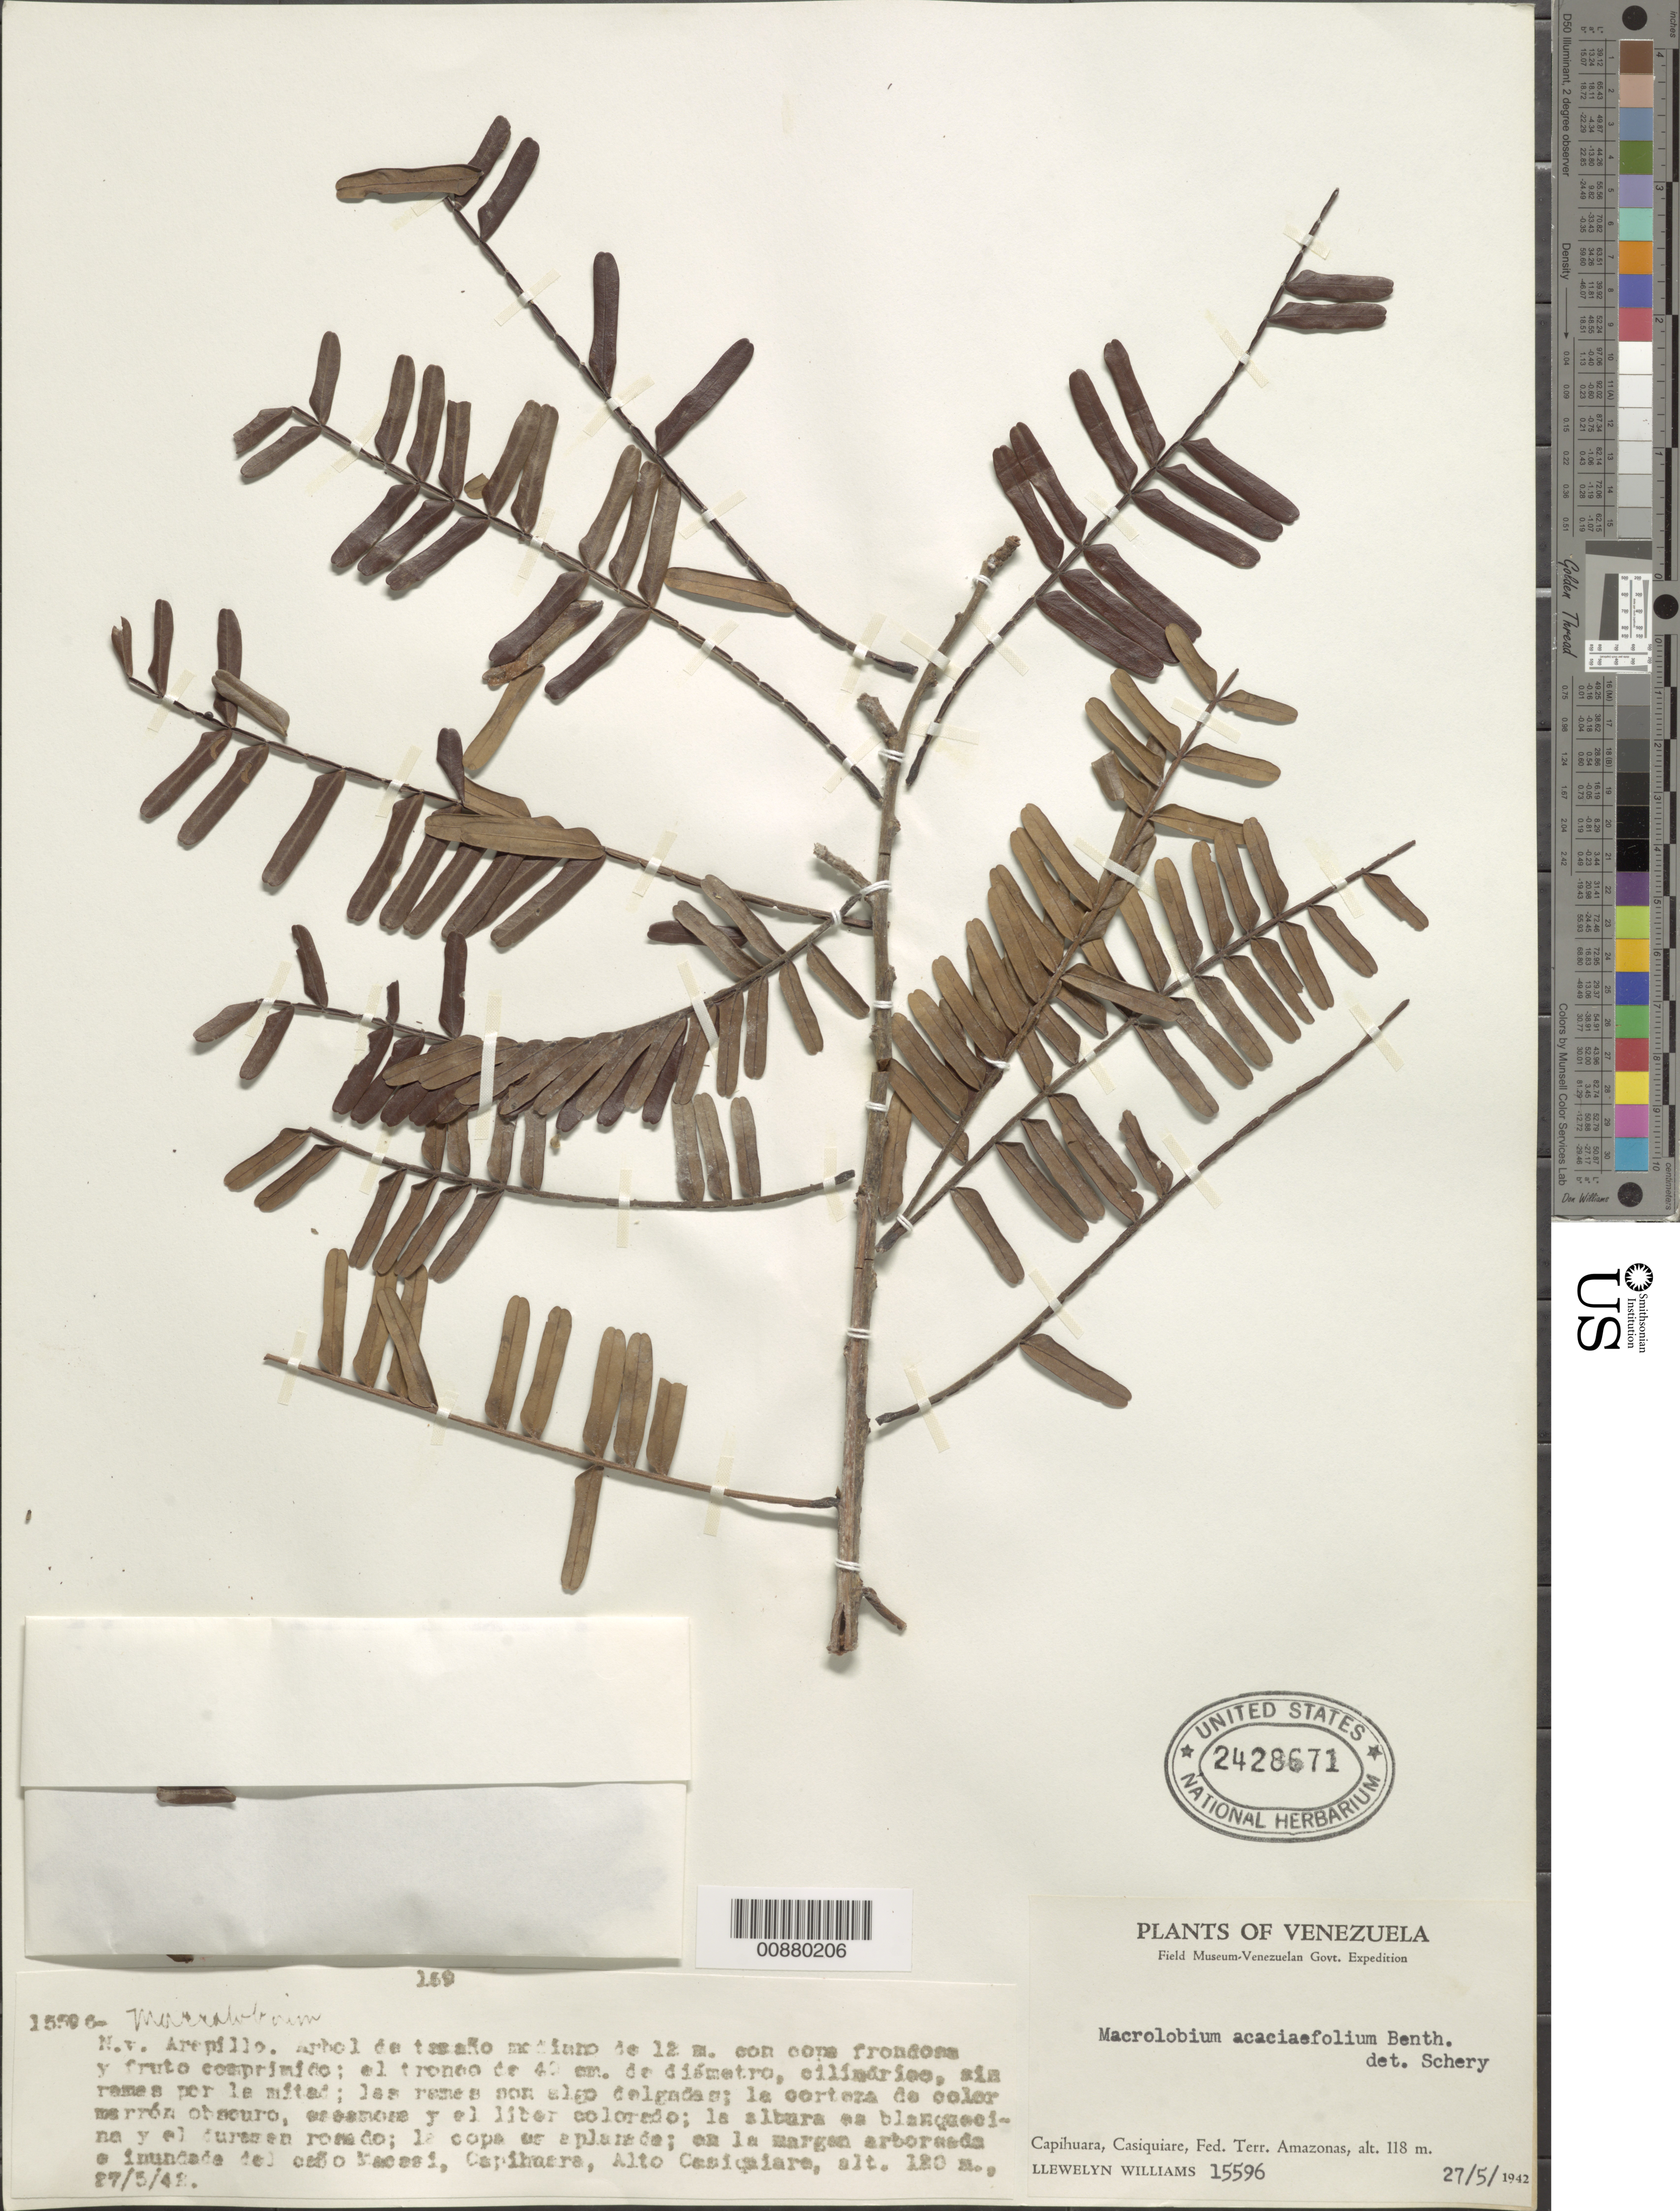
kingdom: Plantae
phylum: Tracheophyta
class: Magnoliopsida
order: Fabales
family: Fabaceae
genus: Macrolobium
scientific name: Macrolobium acaciifolium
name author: (Benth.) Benth.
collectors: L. Williams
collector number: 15596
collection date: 1942-05-27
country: Venezuela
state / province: Amazonas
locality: Capihuara, Casiquiare, Fed. Terr.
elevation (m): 118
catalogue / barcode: US 2428671